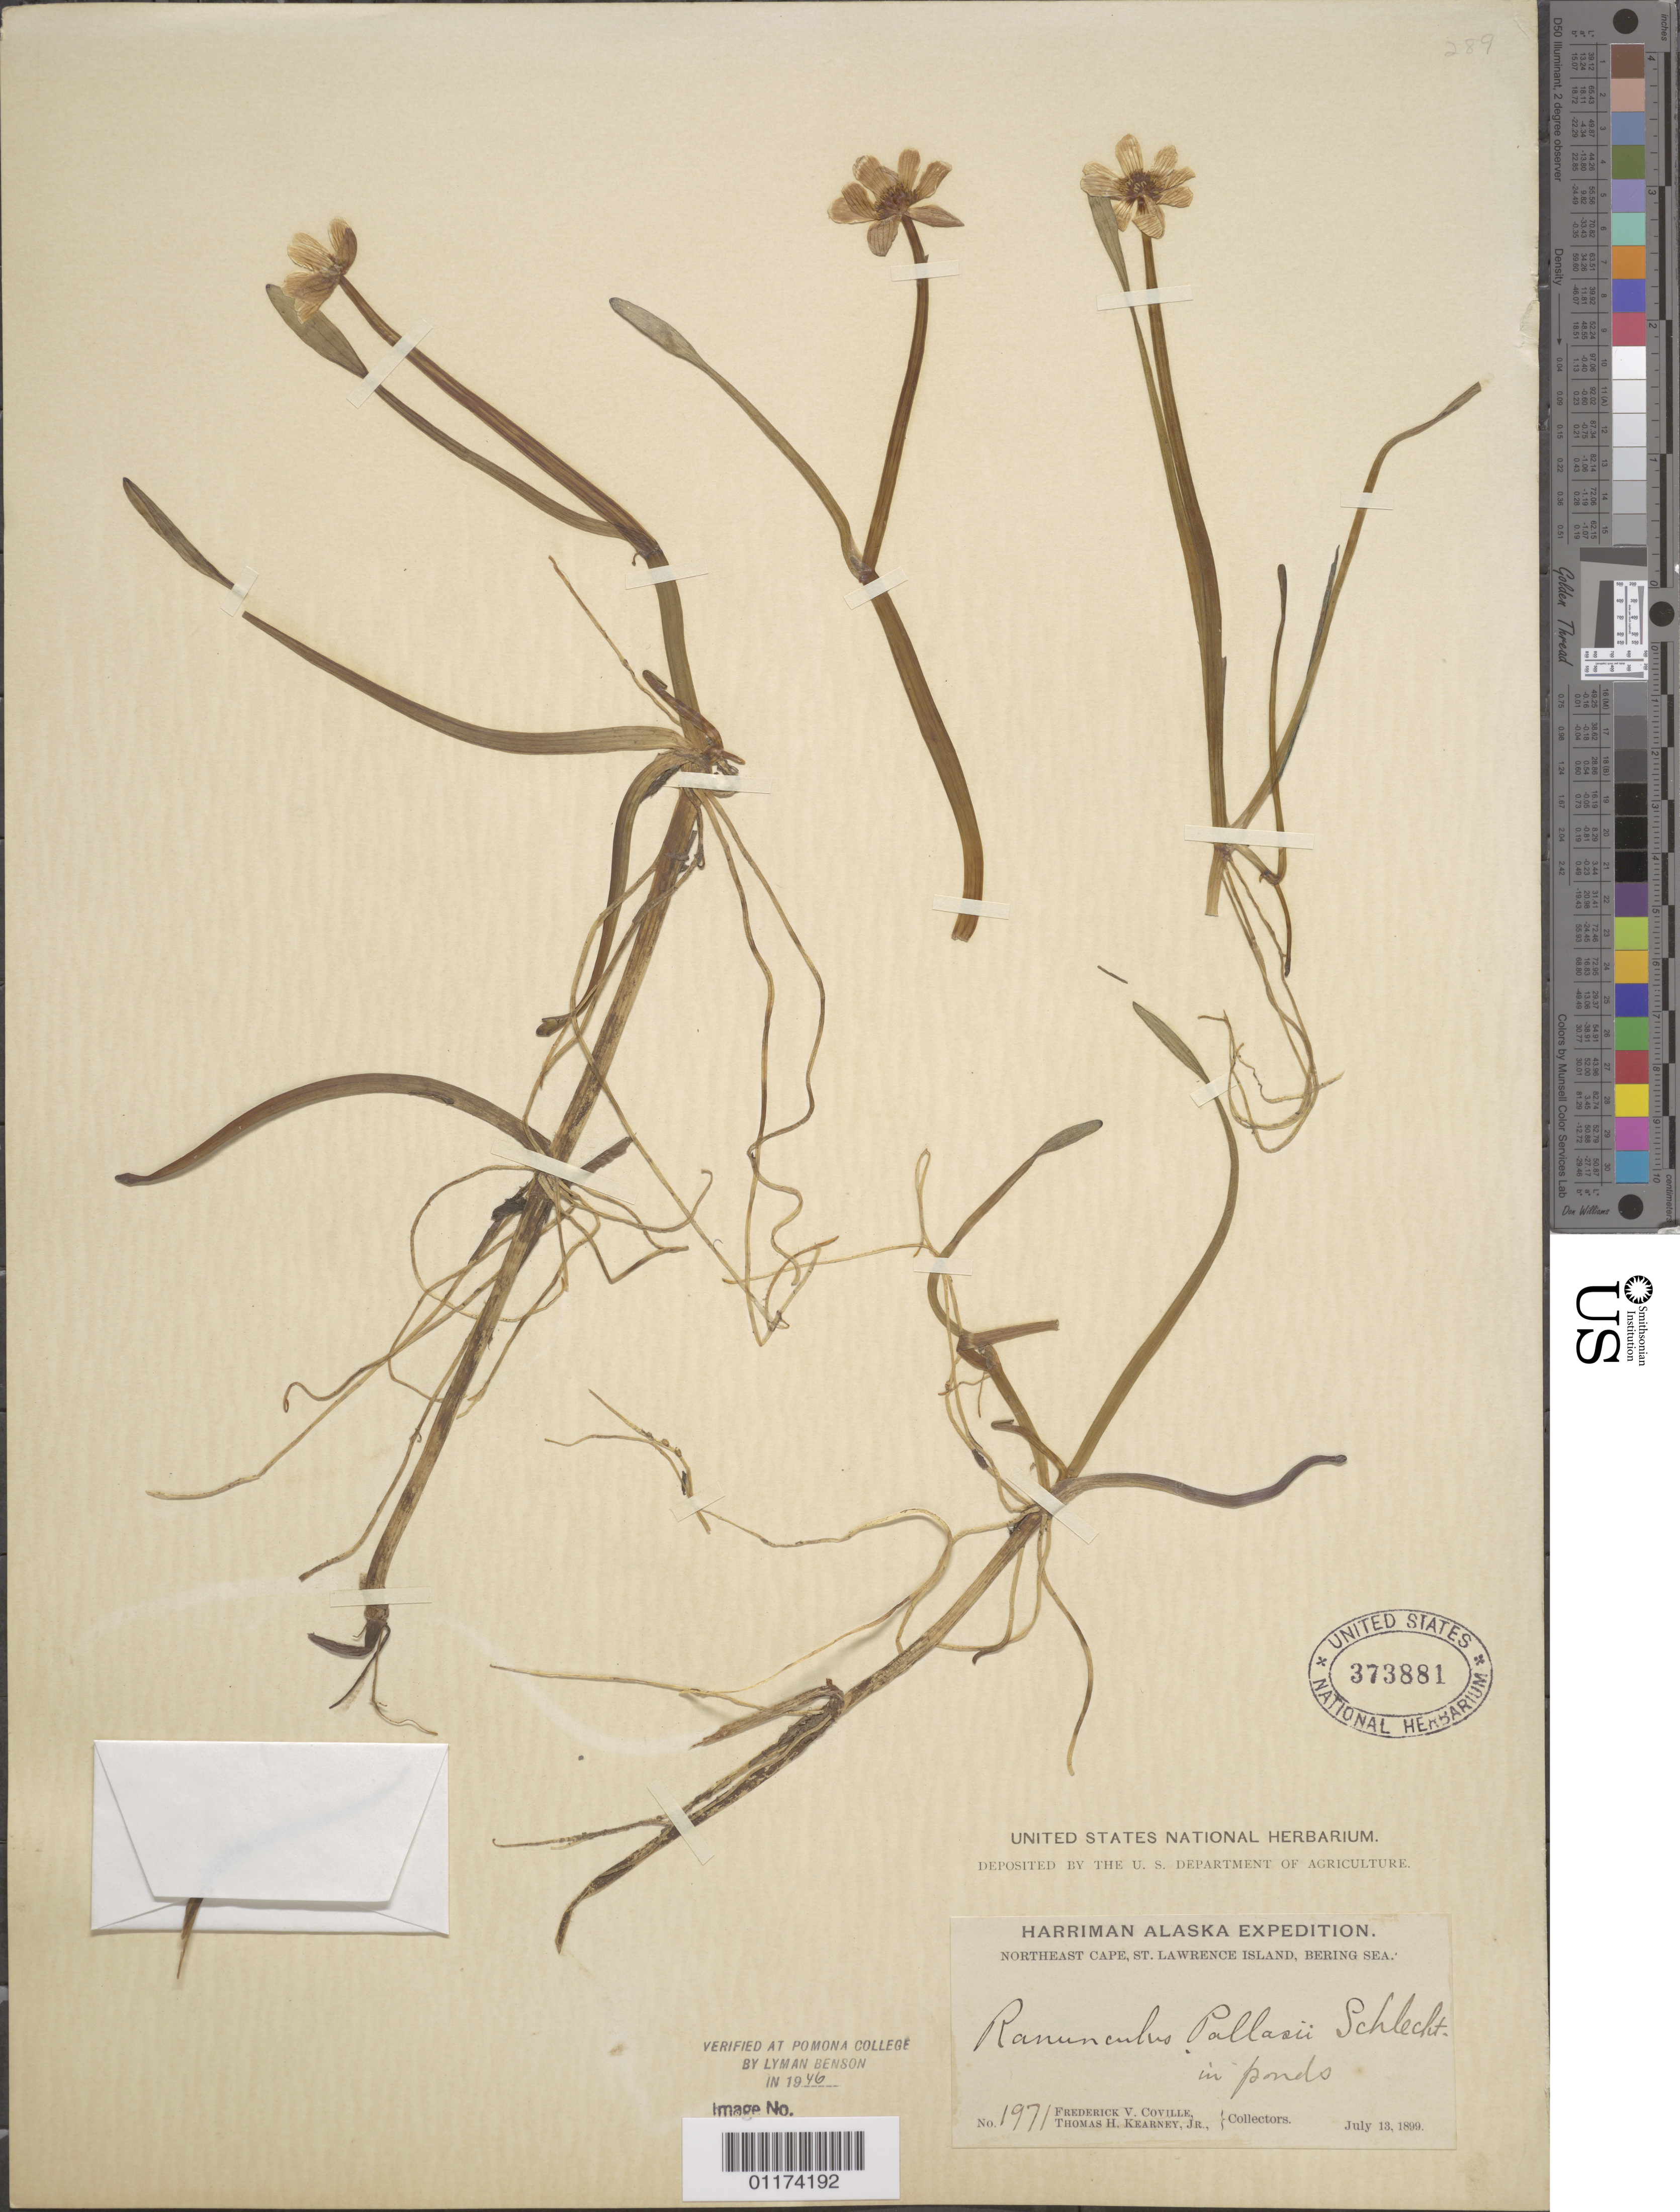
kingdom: Plantae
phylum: Tracheophyta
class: Magnoliopsida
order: Ranunculales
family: Ranunculaceae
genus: Ranunculus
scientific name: Ranunculus pallasii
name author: Schltdl.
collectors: F. V. Coville & T. H. Kearney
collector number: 1971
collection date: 1899-07-13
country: United States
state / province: Alaska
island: St. Lawrence Island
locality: Northeast Cape, St. Lawrence Island, Bering Sea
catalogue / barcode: US 373881